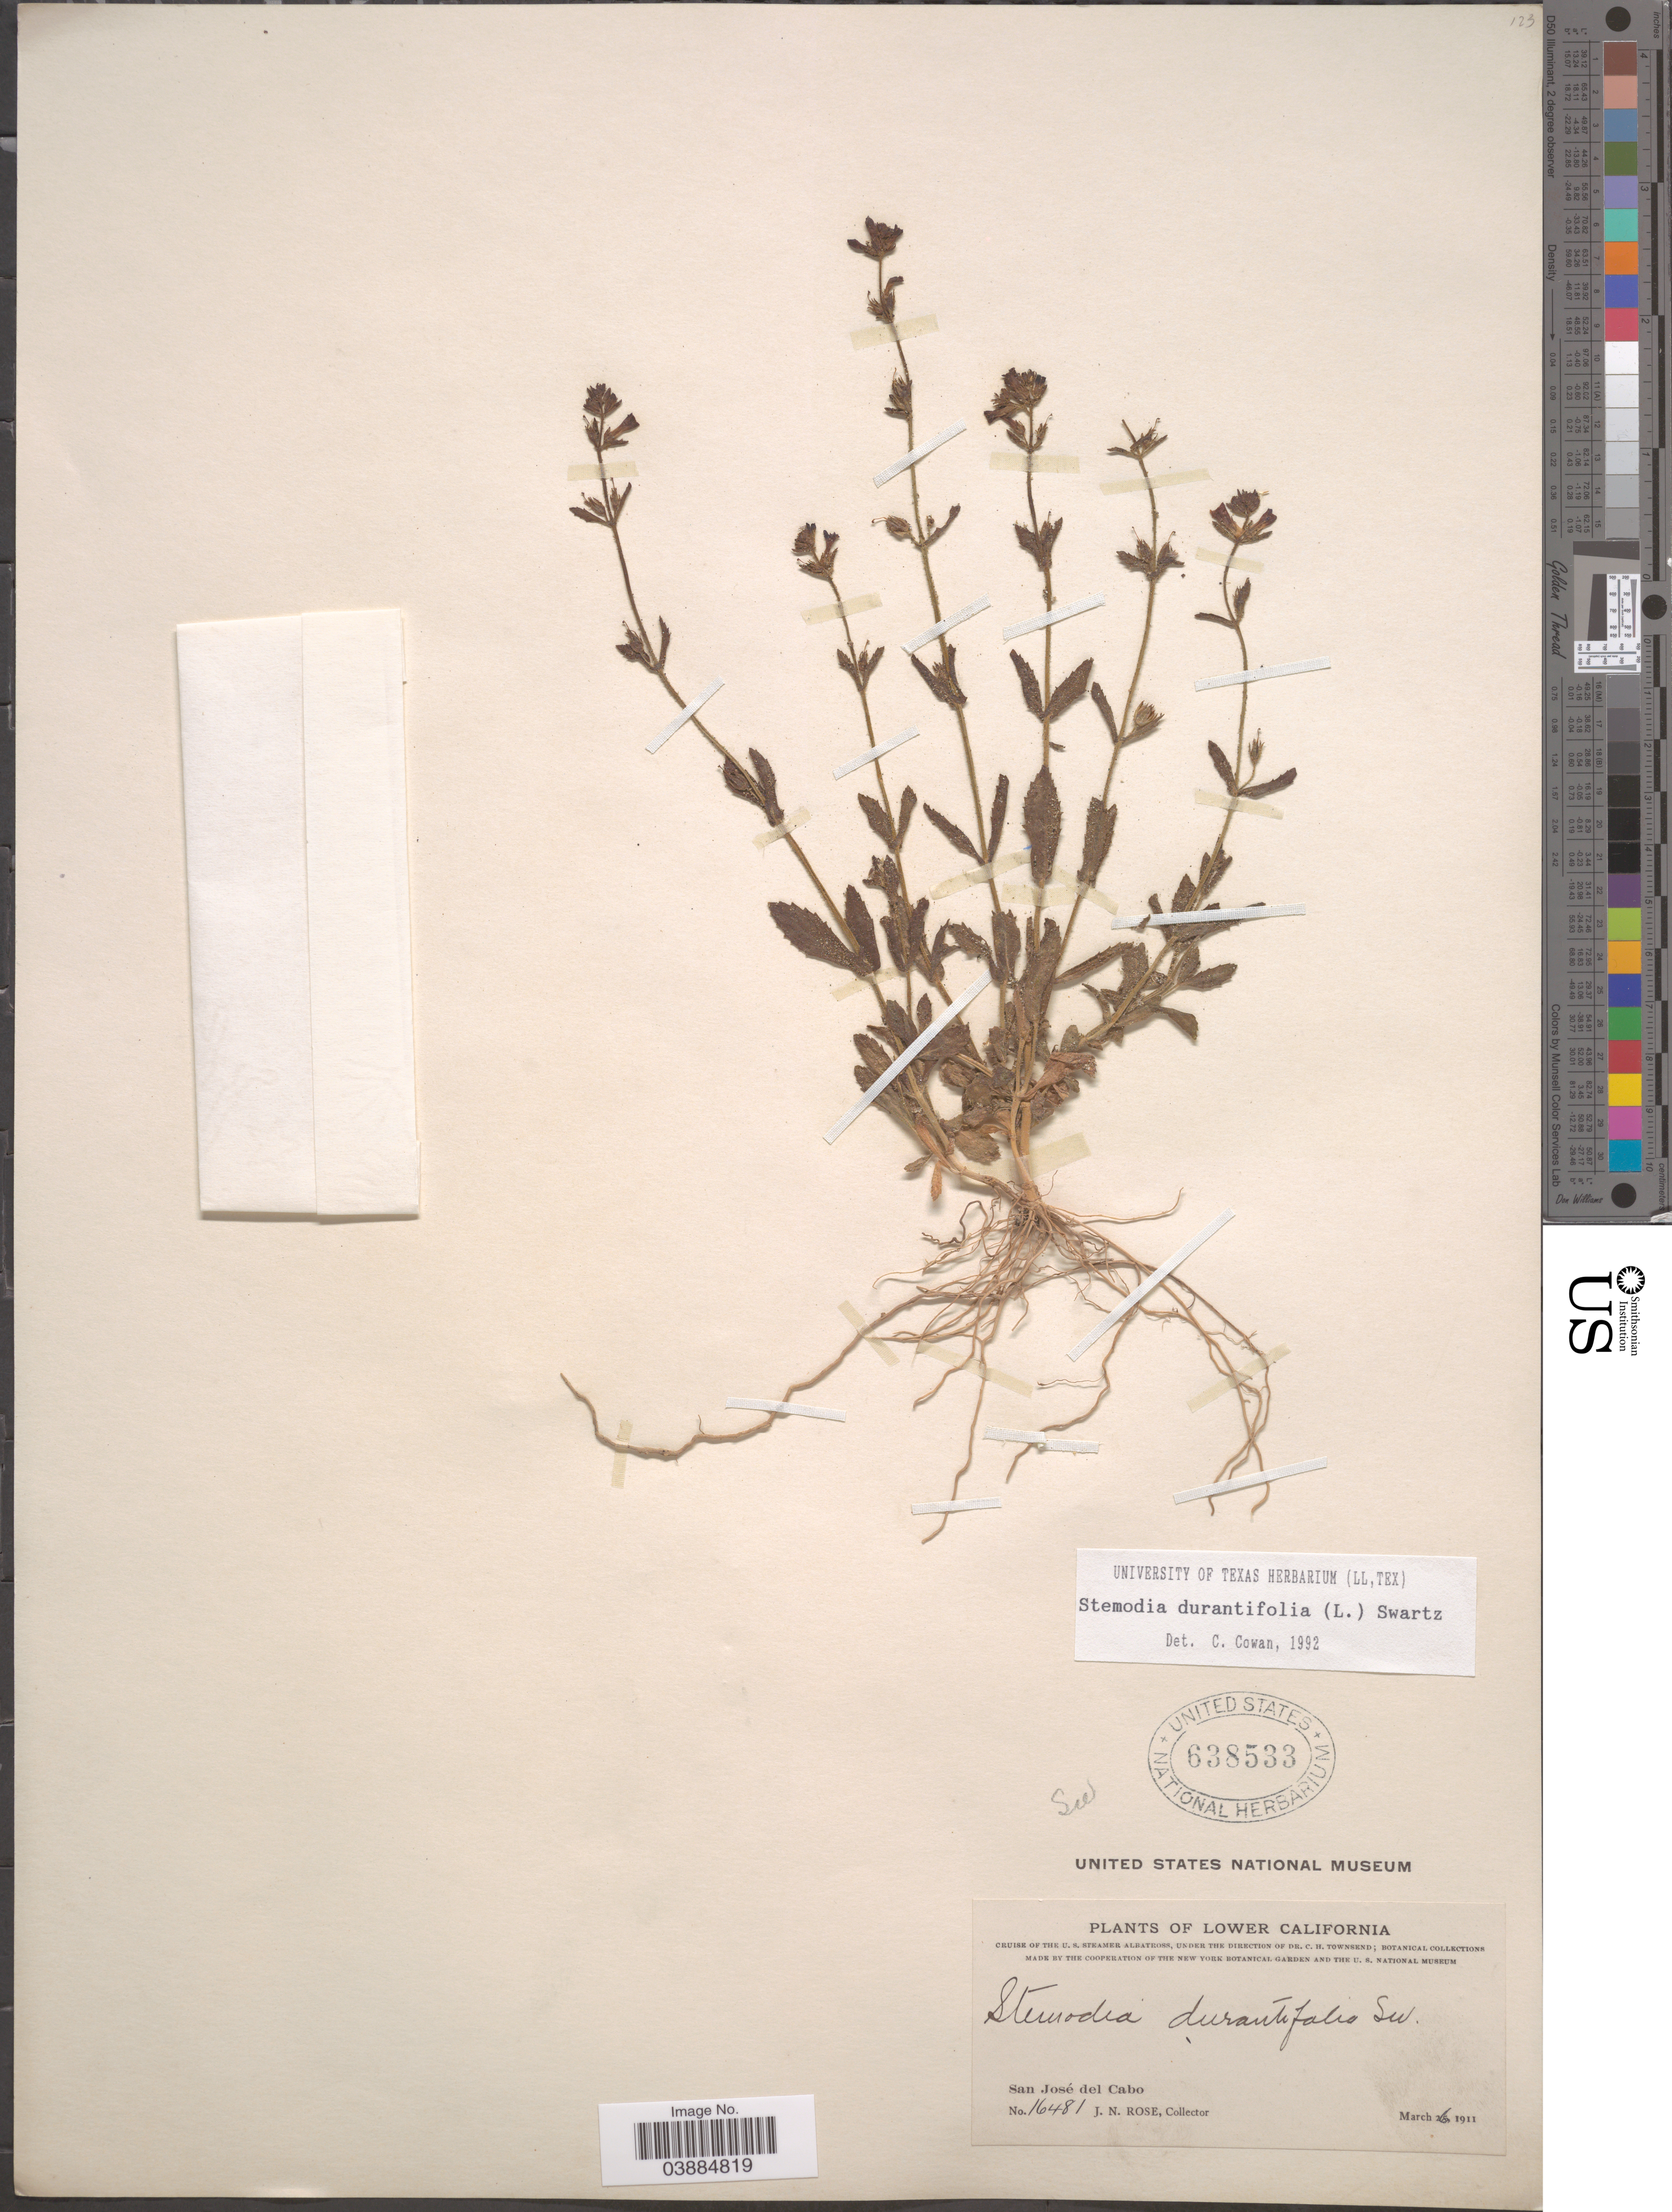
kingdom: Plantae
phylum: Tracheophyta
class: Magnoliopsida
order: Lamiales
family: Plantaginaceae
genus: Stemodia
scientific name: Stemodia durantifolia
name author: (L.) Sw.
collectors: J. N. Rose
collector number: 16481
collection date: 1911-03-26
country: Mexico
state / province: Baja California Sur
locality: Lower California. San José del Cabo.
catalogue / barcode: US 638533